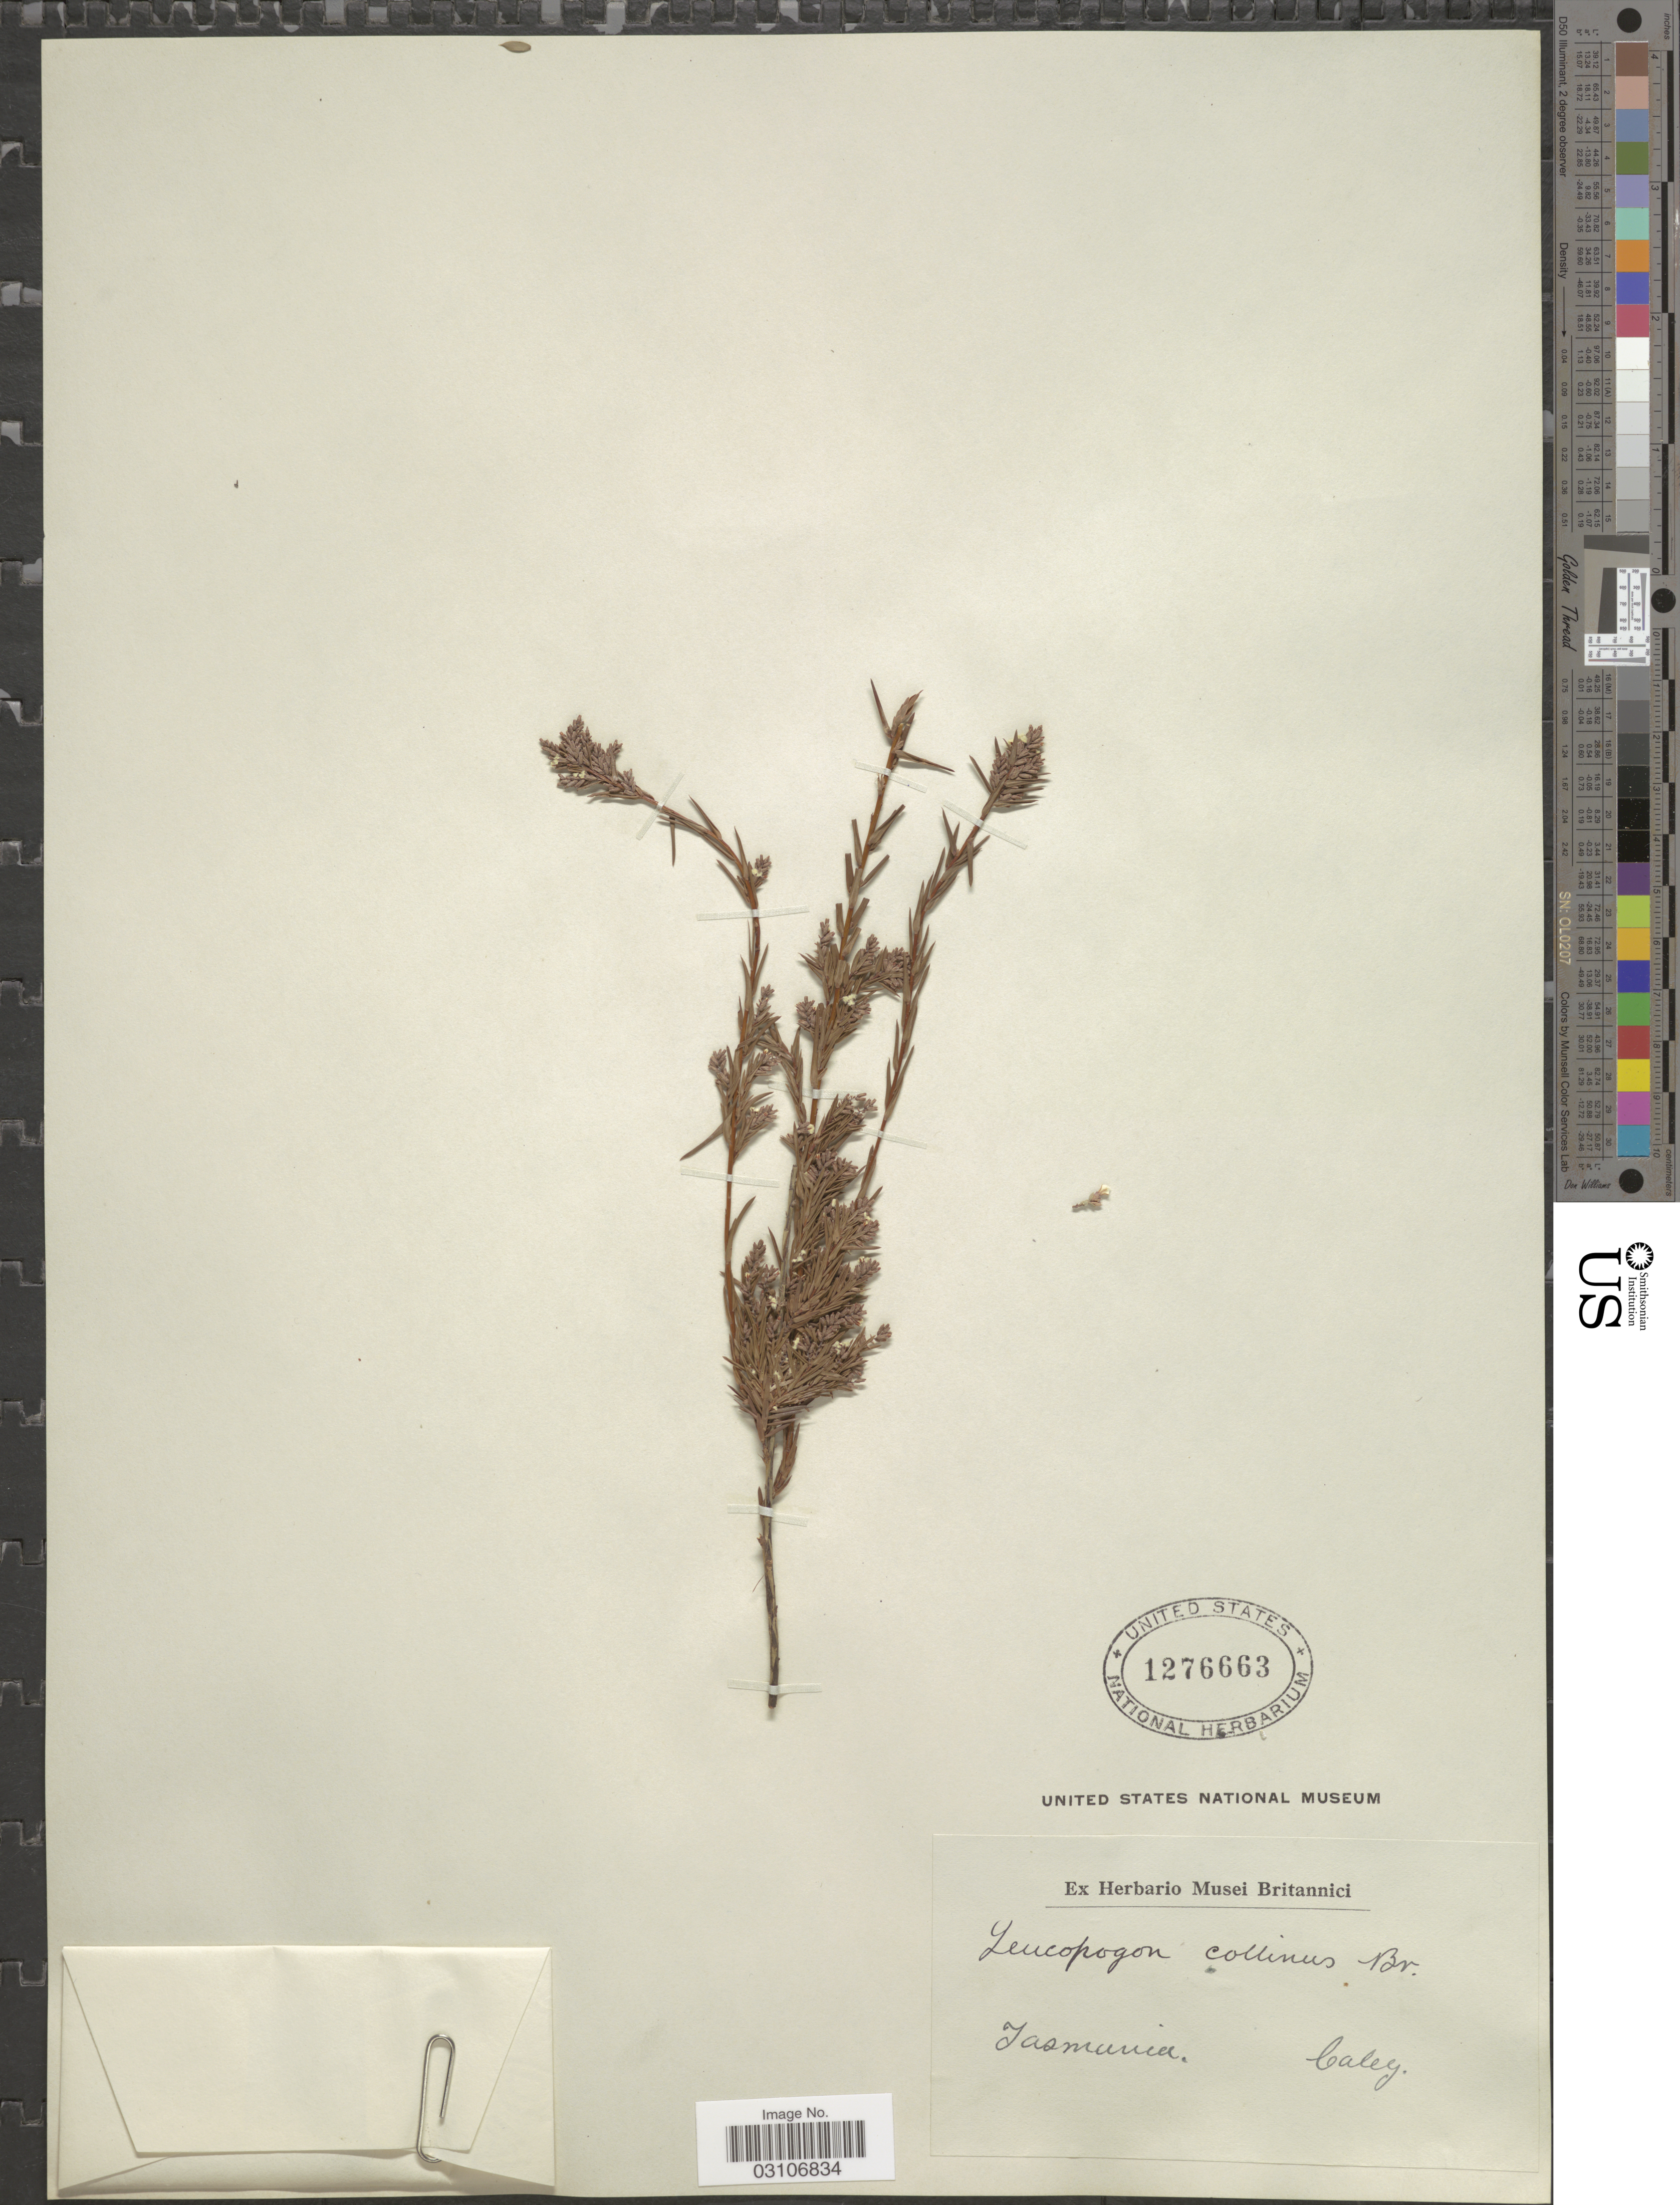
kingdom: Plantae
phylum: Tracheophyta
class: Magnoliopsida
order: Ericales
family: Ericaceae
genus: Leucopogon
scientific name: Leucopogon collinus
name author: R. Br.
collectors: -. Caley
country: Australia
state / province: Tasmania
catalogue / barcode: US 1276663